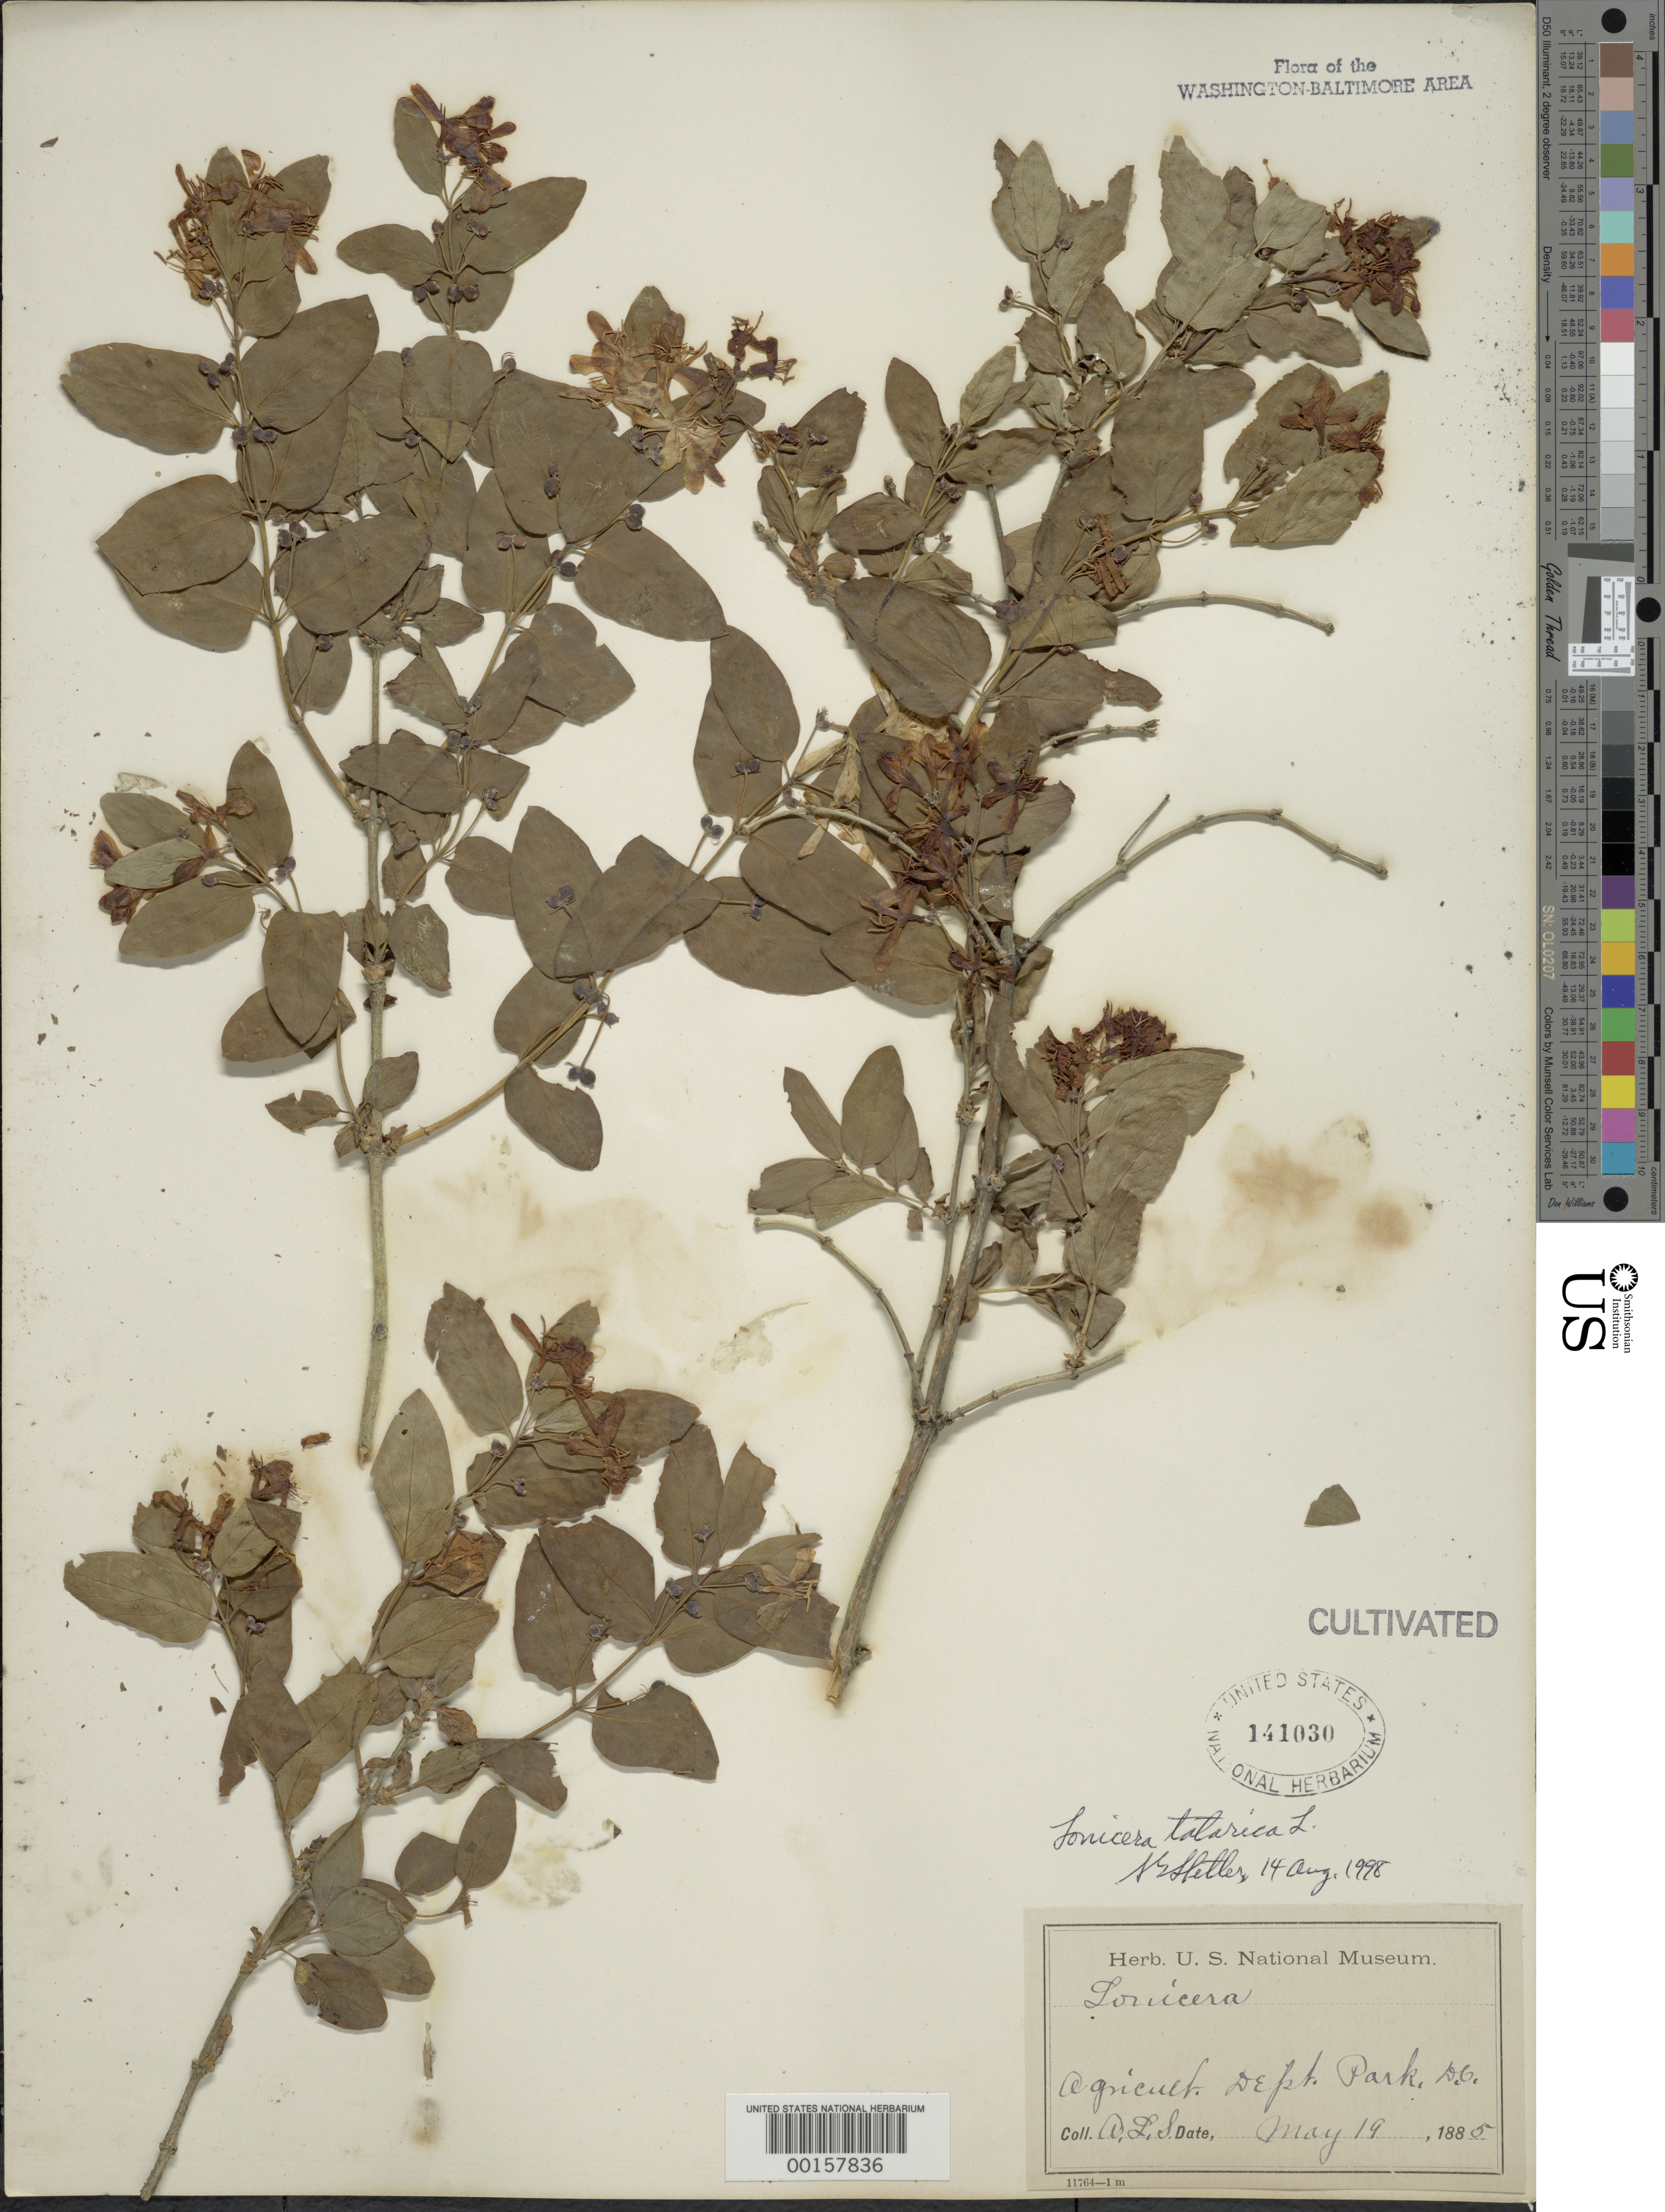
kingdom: Plantae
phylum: Tracheophyta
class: Magnoliopsida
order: Dipsacales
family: Caprifoliaceae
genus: Lonicera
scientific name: Lonicera tatarica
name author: L.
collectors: A.L.S.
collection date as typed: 19 May 1885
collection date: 1885-05-19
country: United States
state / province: District of Columbia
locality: Dept. of Agriculture grounds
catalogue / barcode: US 141030